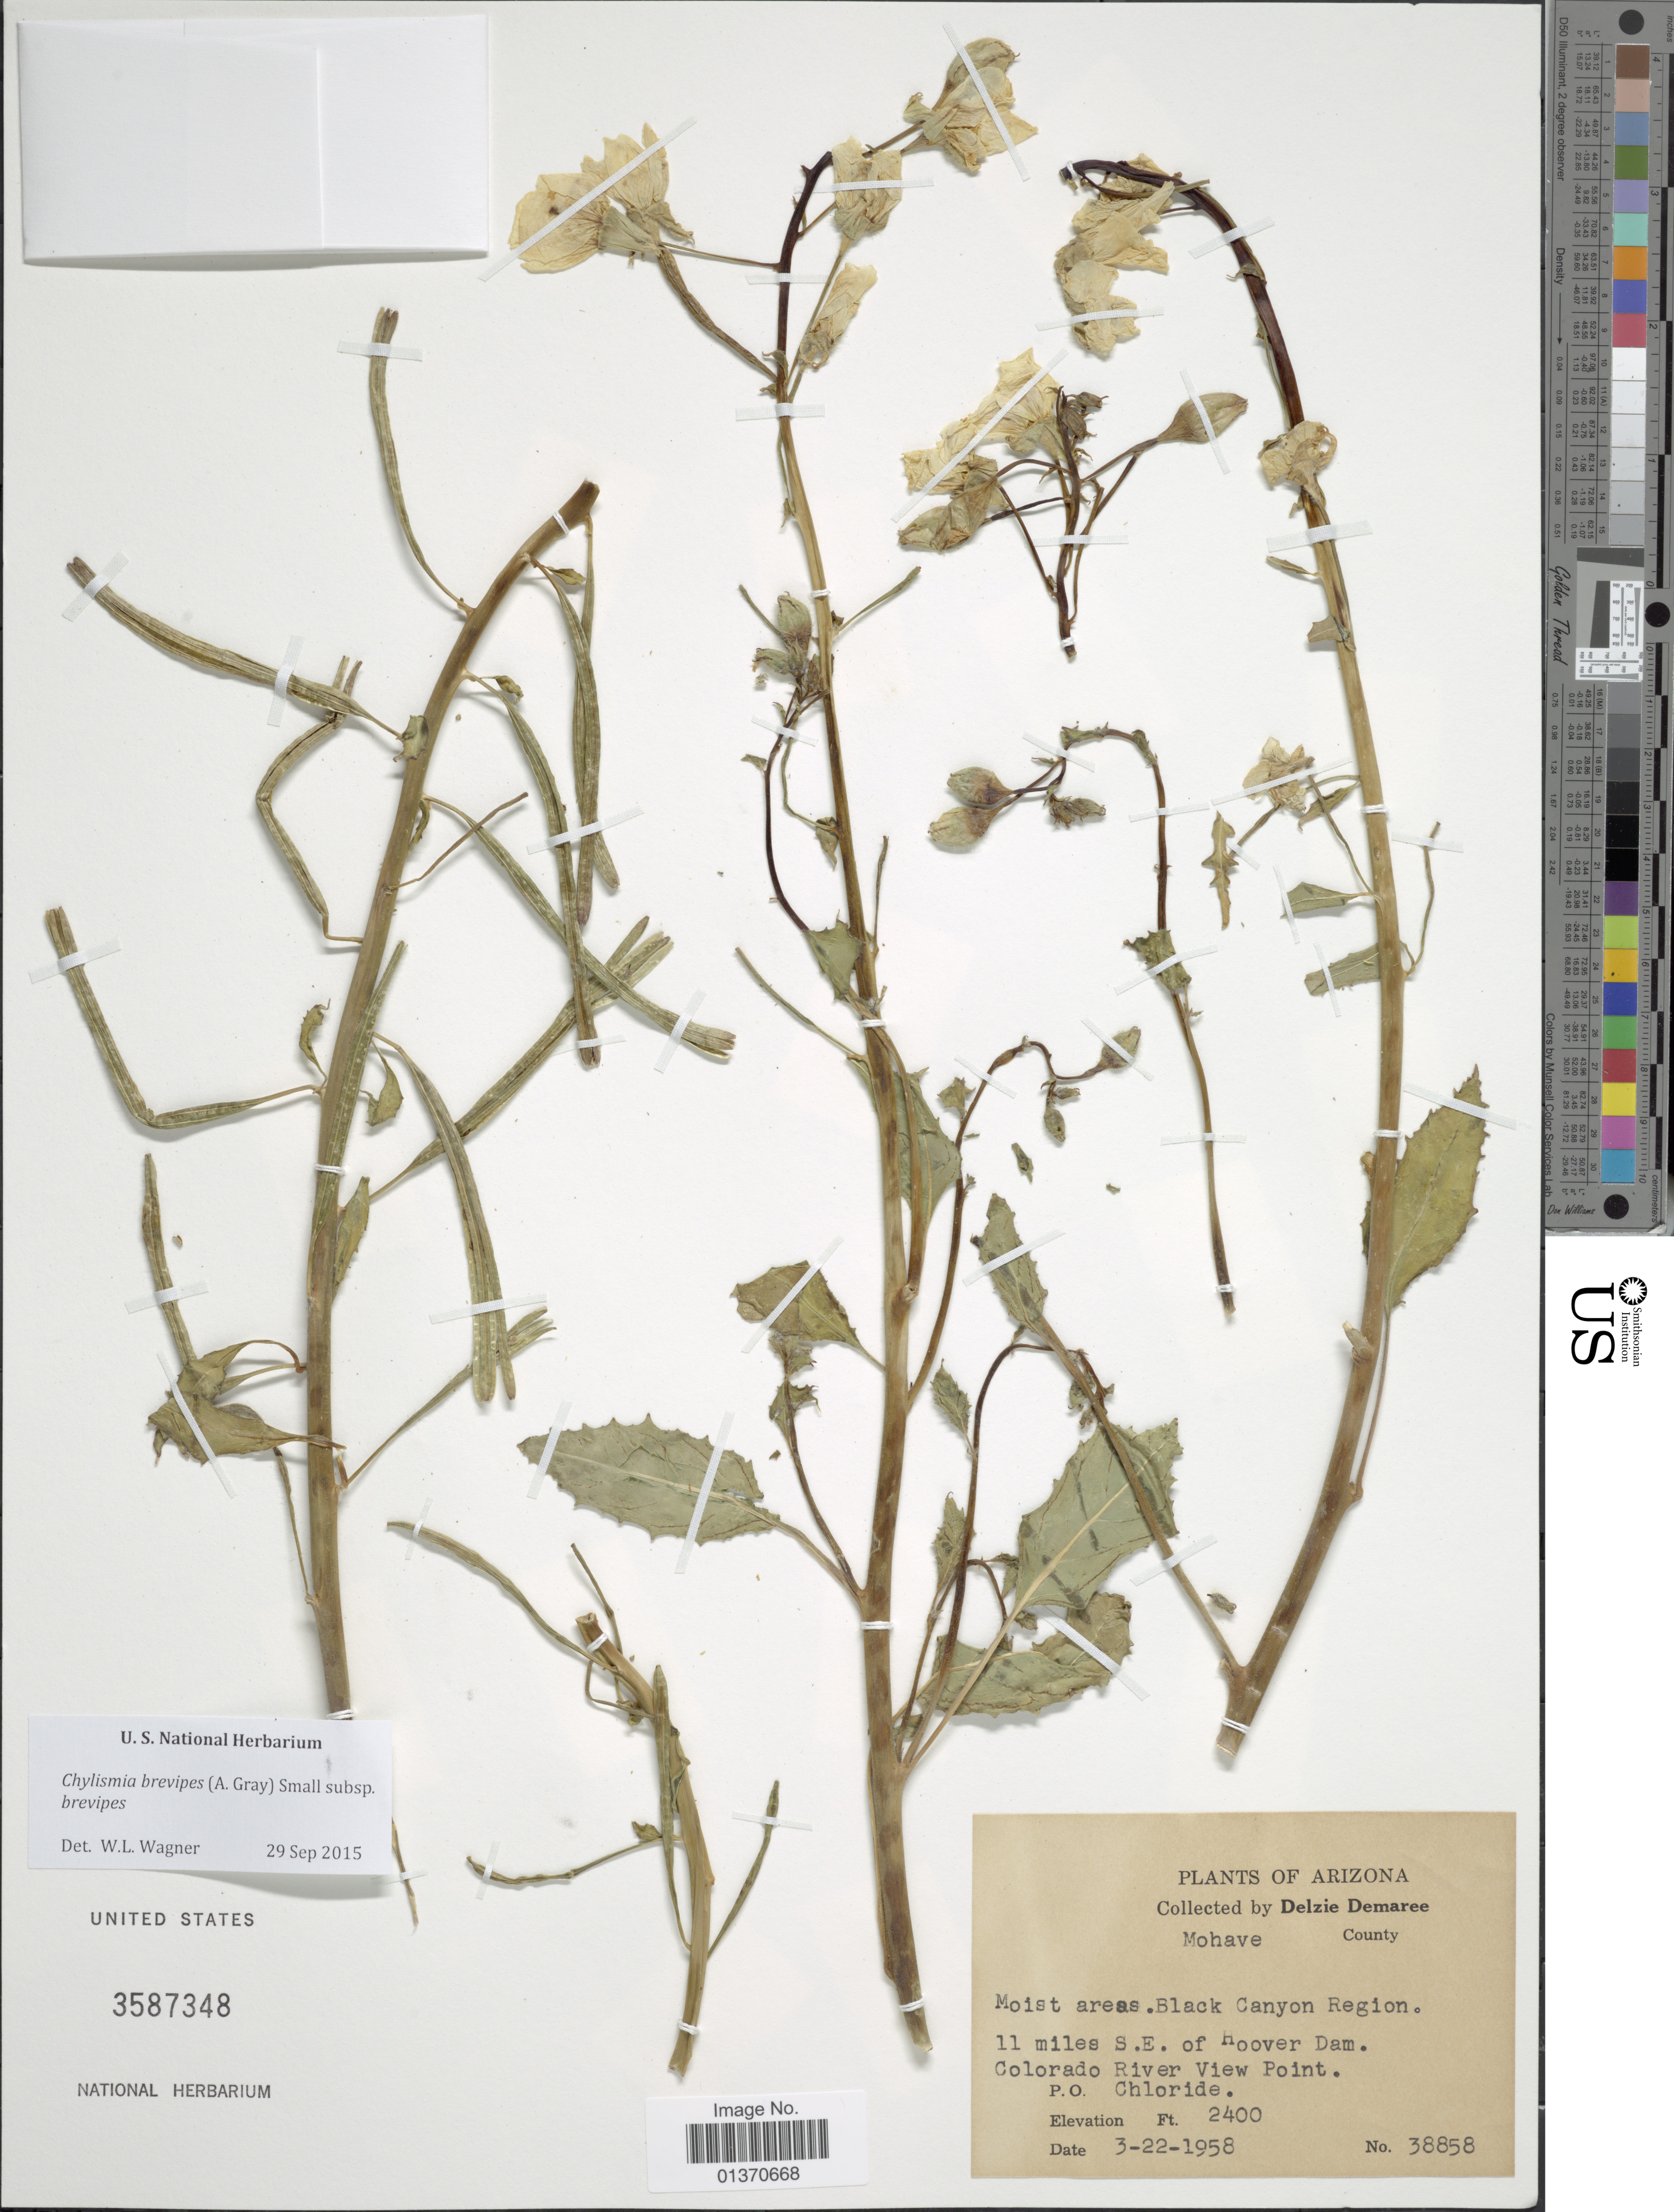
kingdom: Plantae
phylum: Tracheophyta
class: Magnoliopsida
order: Myrtales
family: Onagraceae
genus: Chylismia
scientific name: Chylismia brevipes subsp. brevipes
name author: (A. Gray) Small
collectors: D. Demaree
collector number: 38858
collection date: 1958-03-22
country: United States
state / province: Arizona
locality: Mohave County, 11 miles S.E. of Hoover Dam, Colorado River View Point, P.O. Chloride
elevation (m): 732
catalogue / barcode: US 3587348